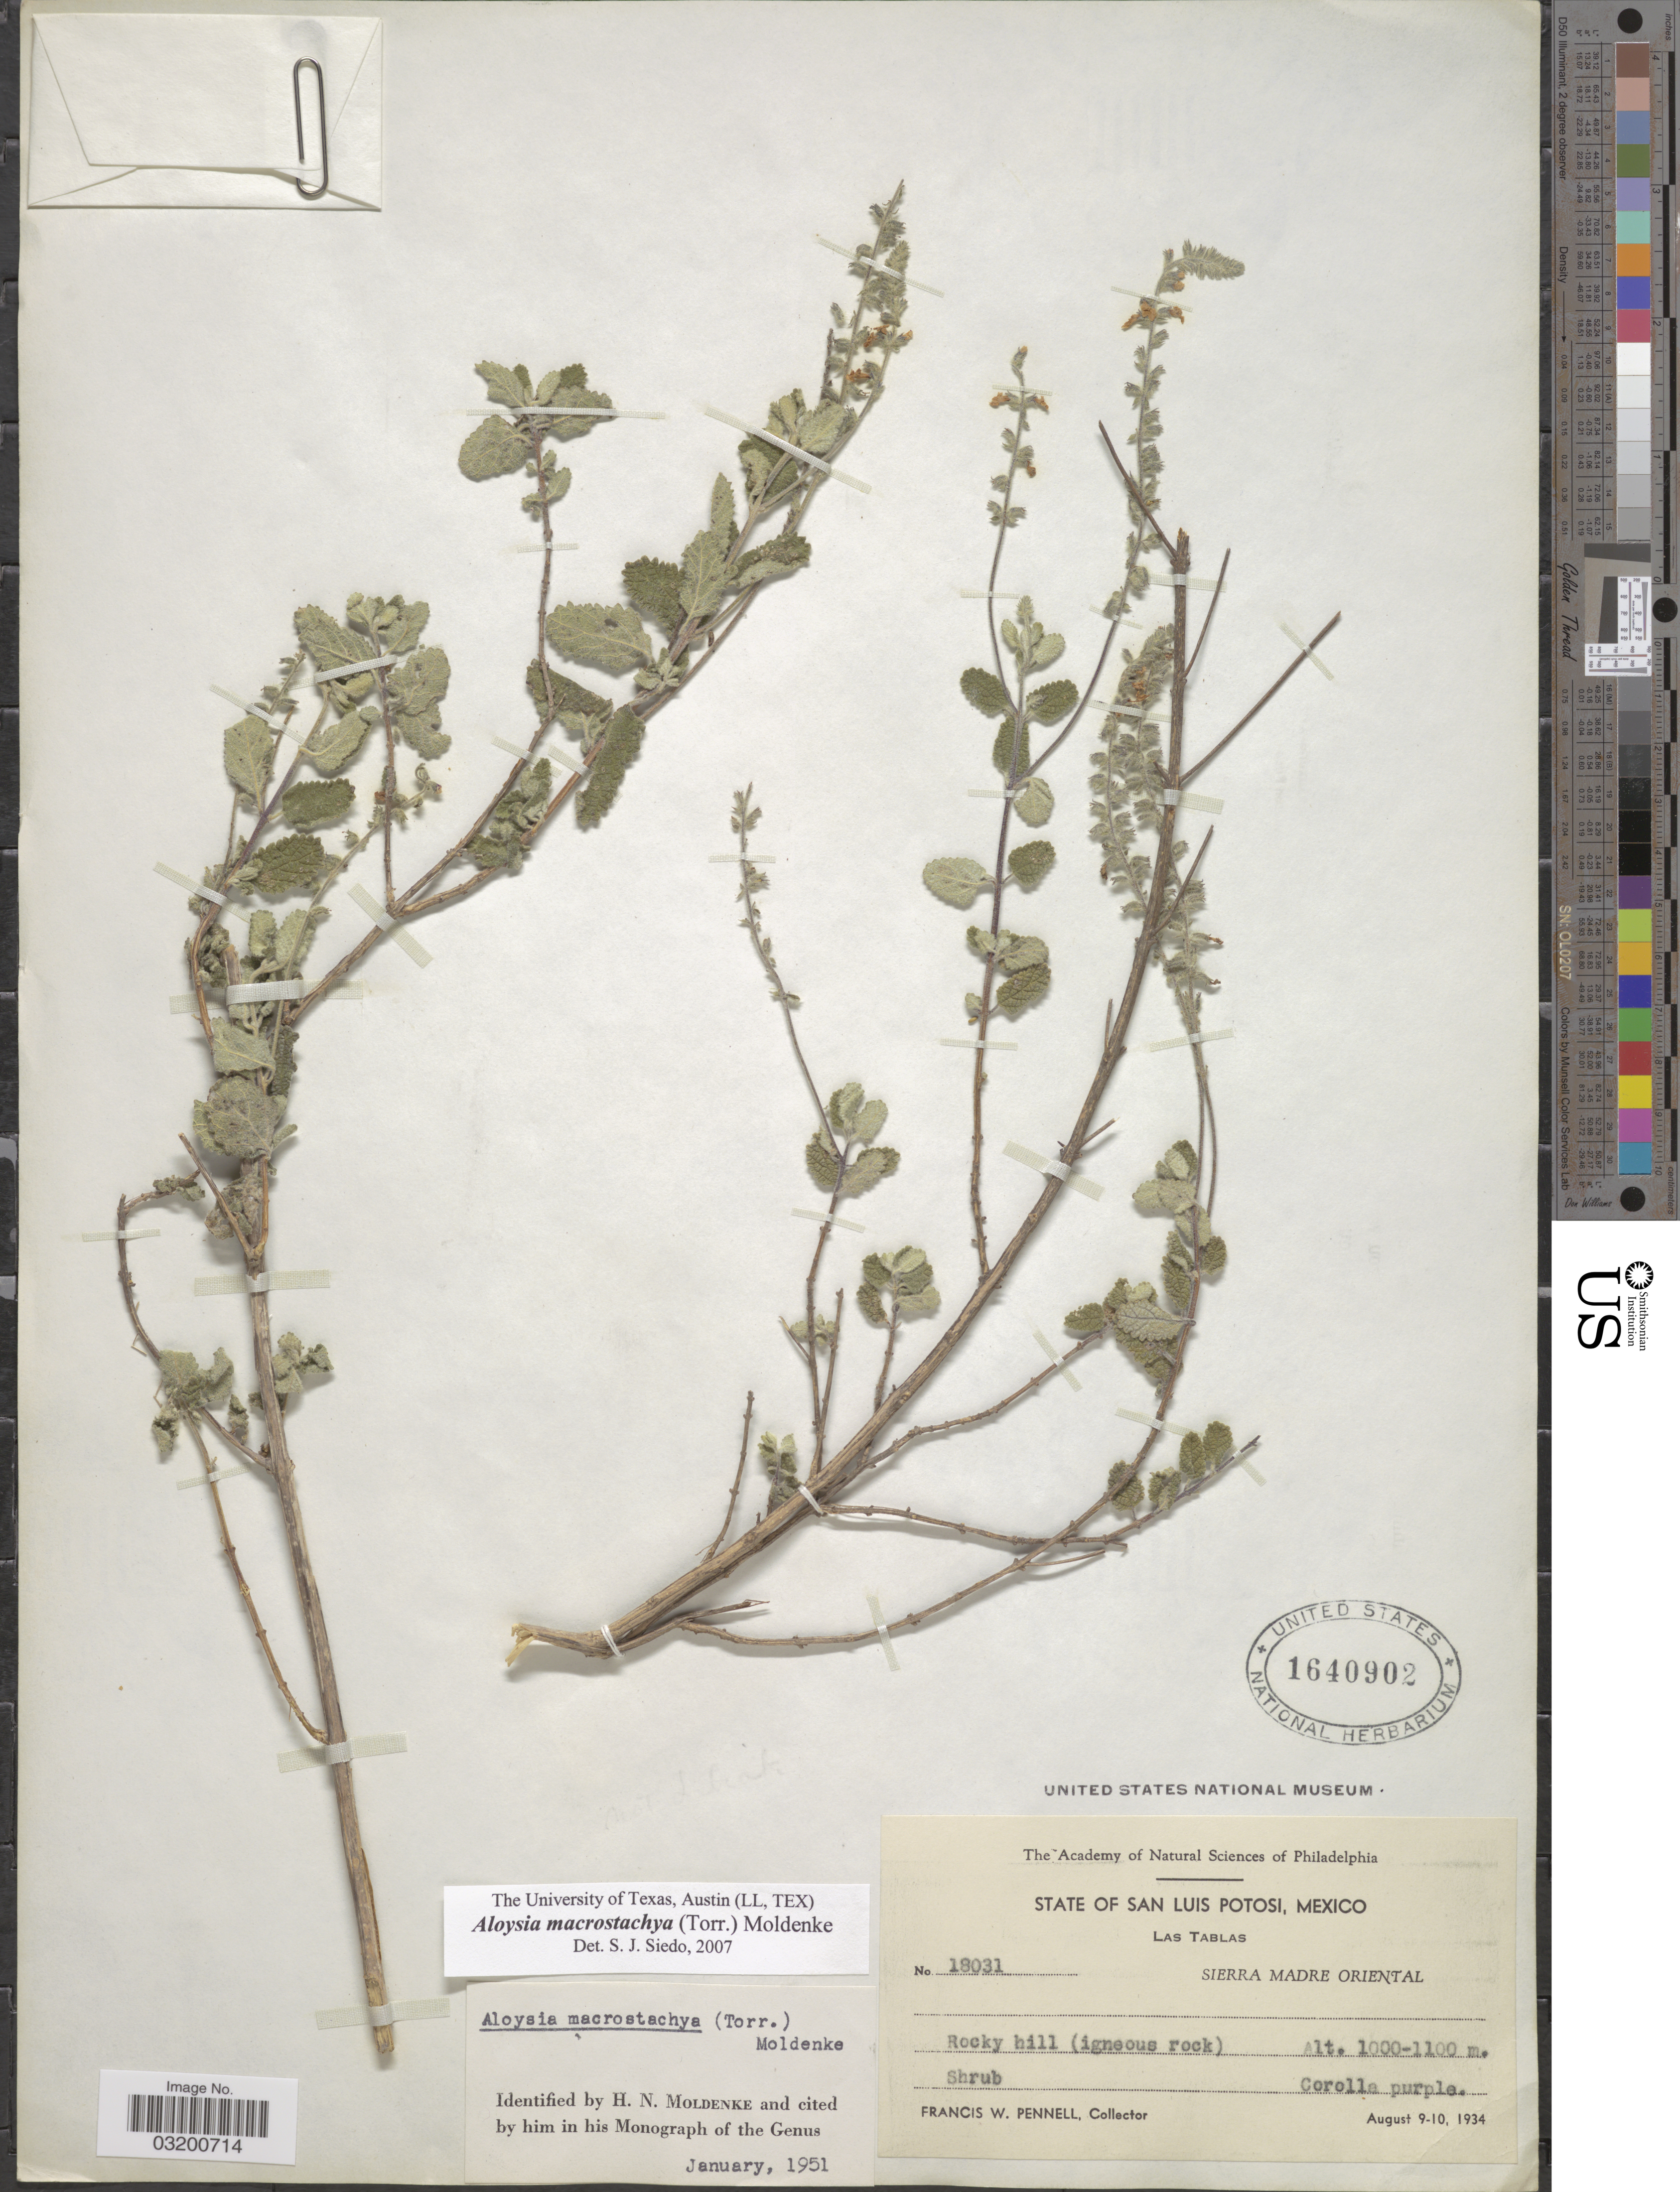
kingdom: Plantae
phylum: Tracheophyta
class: Magnoliopsida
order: Lamiales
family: Verbenaceae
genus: Aloysia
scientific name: Aloysia macrostachya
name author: (Torr.) Moldenke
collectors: F. W. Pennell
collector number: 18031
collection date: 1934-08-09/1934-08-10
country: Mexico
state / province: San Luis Potosí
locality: Las Tablas, Sierra Madre Oriental.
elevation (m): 1000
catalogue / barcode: US 1640902